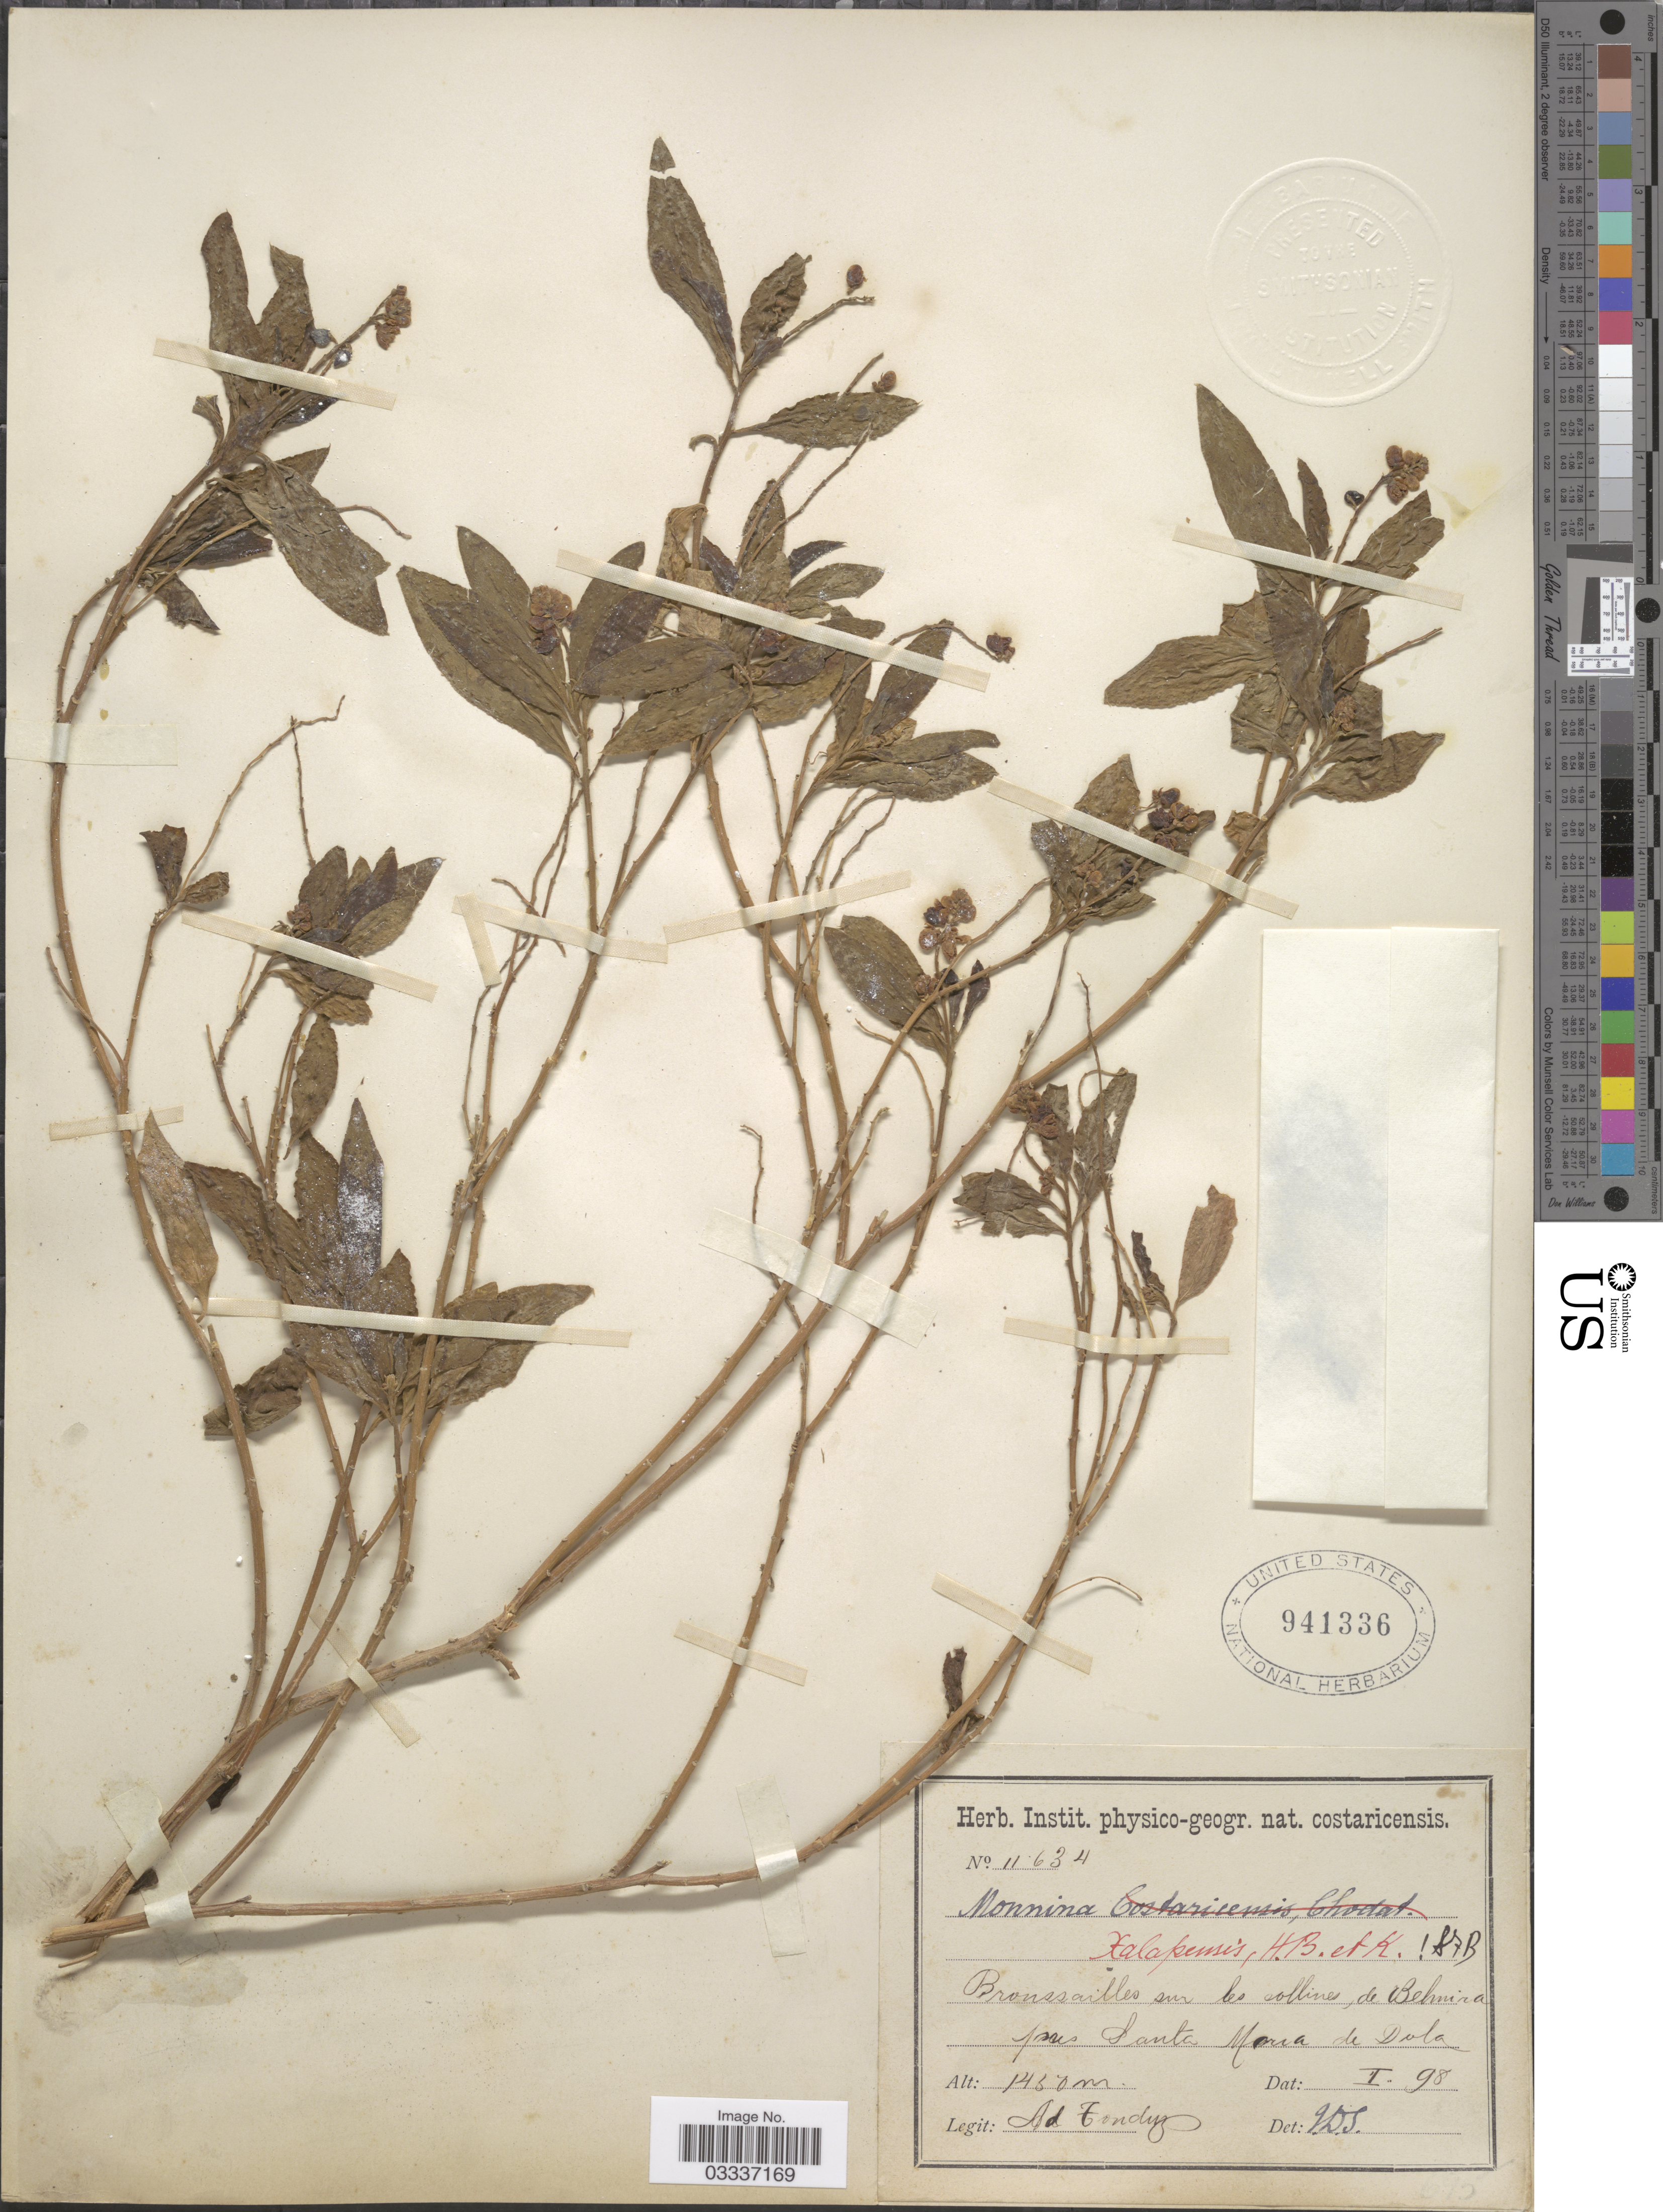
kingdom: Plantae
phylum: Tracheophyta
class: Magnoliopsida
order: Fabales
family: Polygalaceae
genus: Monnina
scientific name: Monnina xalapensis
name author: Kunth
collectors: A. Tonduz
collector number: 11634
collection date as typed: Transcribed d/m/y: /1/98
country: Costa Rica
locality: Broussailles sur les collines Belmira pres Santa Maria de Dota.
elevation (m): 1450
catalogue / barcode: US 941336